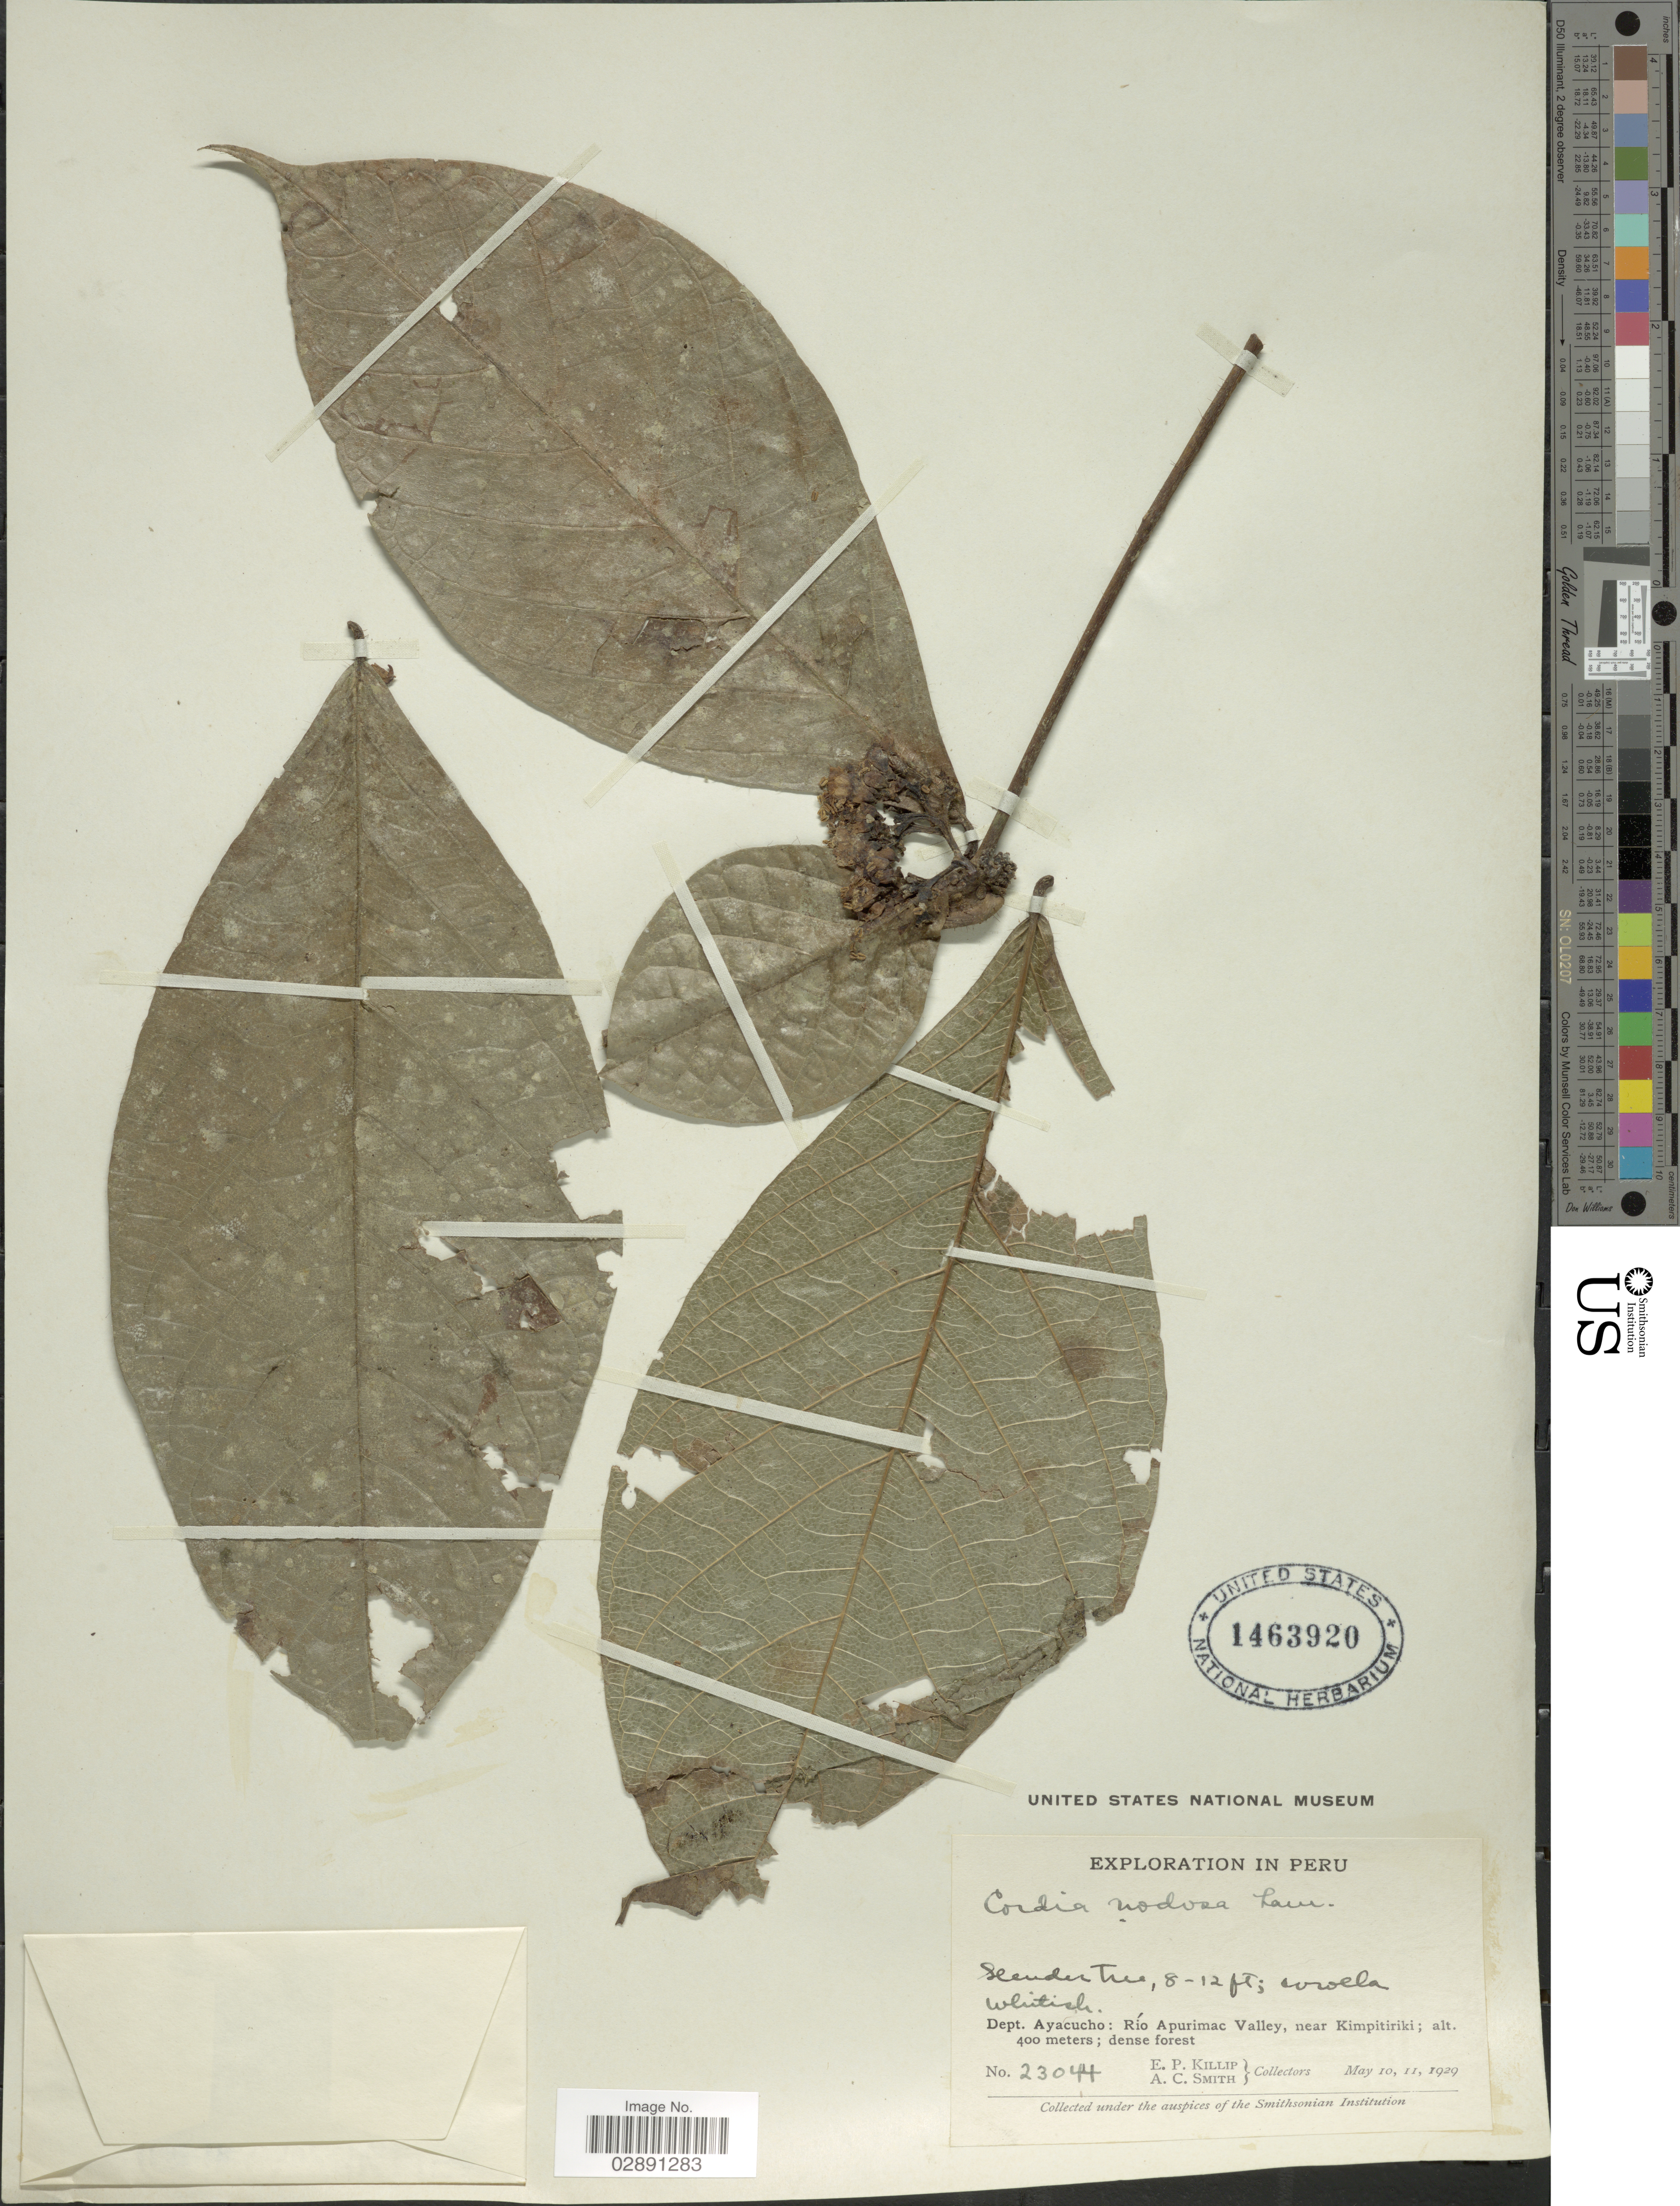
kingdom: Plantae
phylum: Tracheophyta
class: Magnoliopsida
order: Boraginales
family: Cordiaceae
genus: Cordia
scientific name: Cordia nodosa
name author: Lam.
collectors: E. P. Killip & A. C. Smith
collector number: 23044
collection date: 1929-05-10/1929-05-11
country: Peru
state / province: Ayacucho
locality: Dept. Ayacucho: Río Apurimac Valley, near Kimpitiriki.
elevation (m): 400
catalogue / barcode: US 1463920